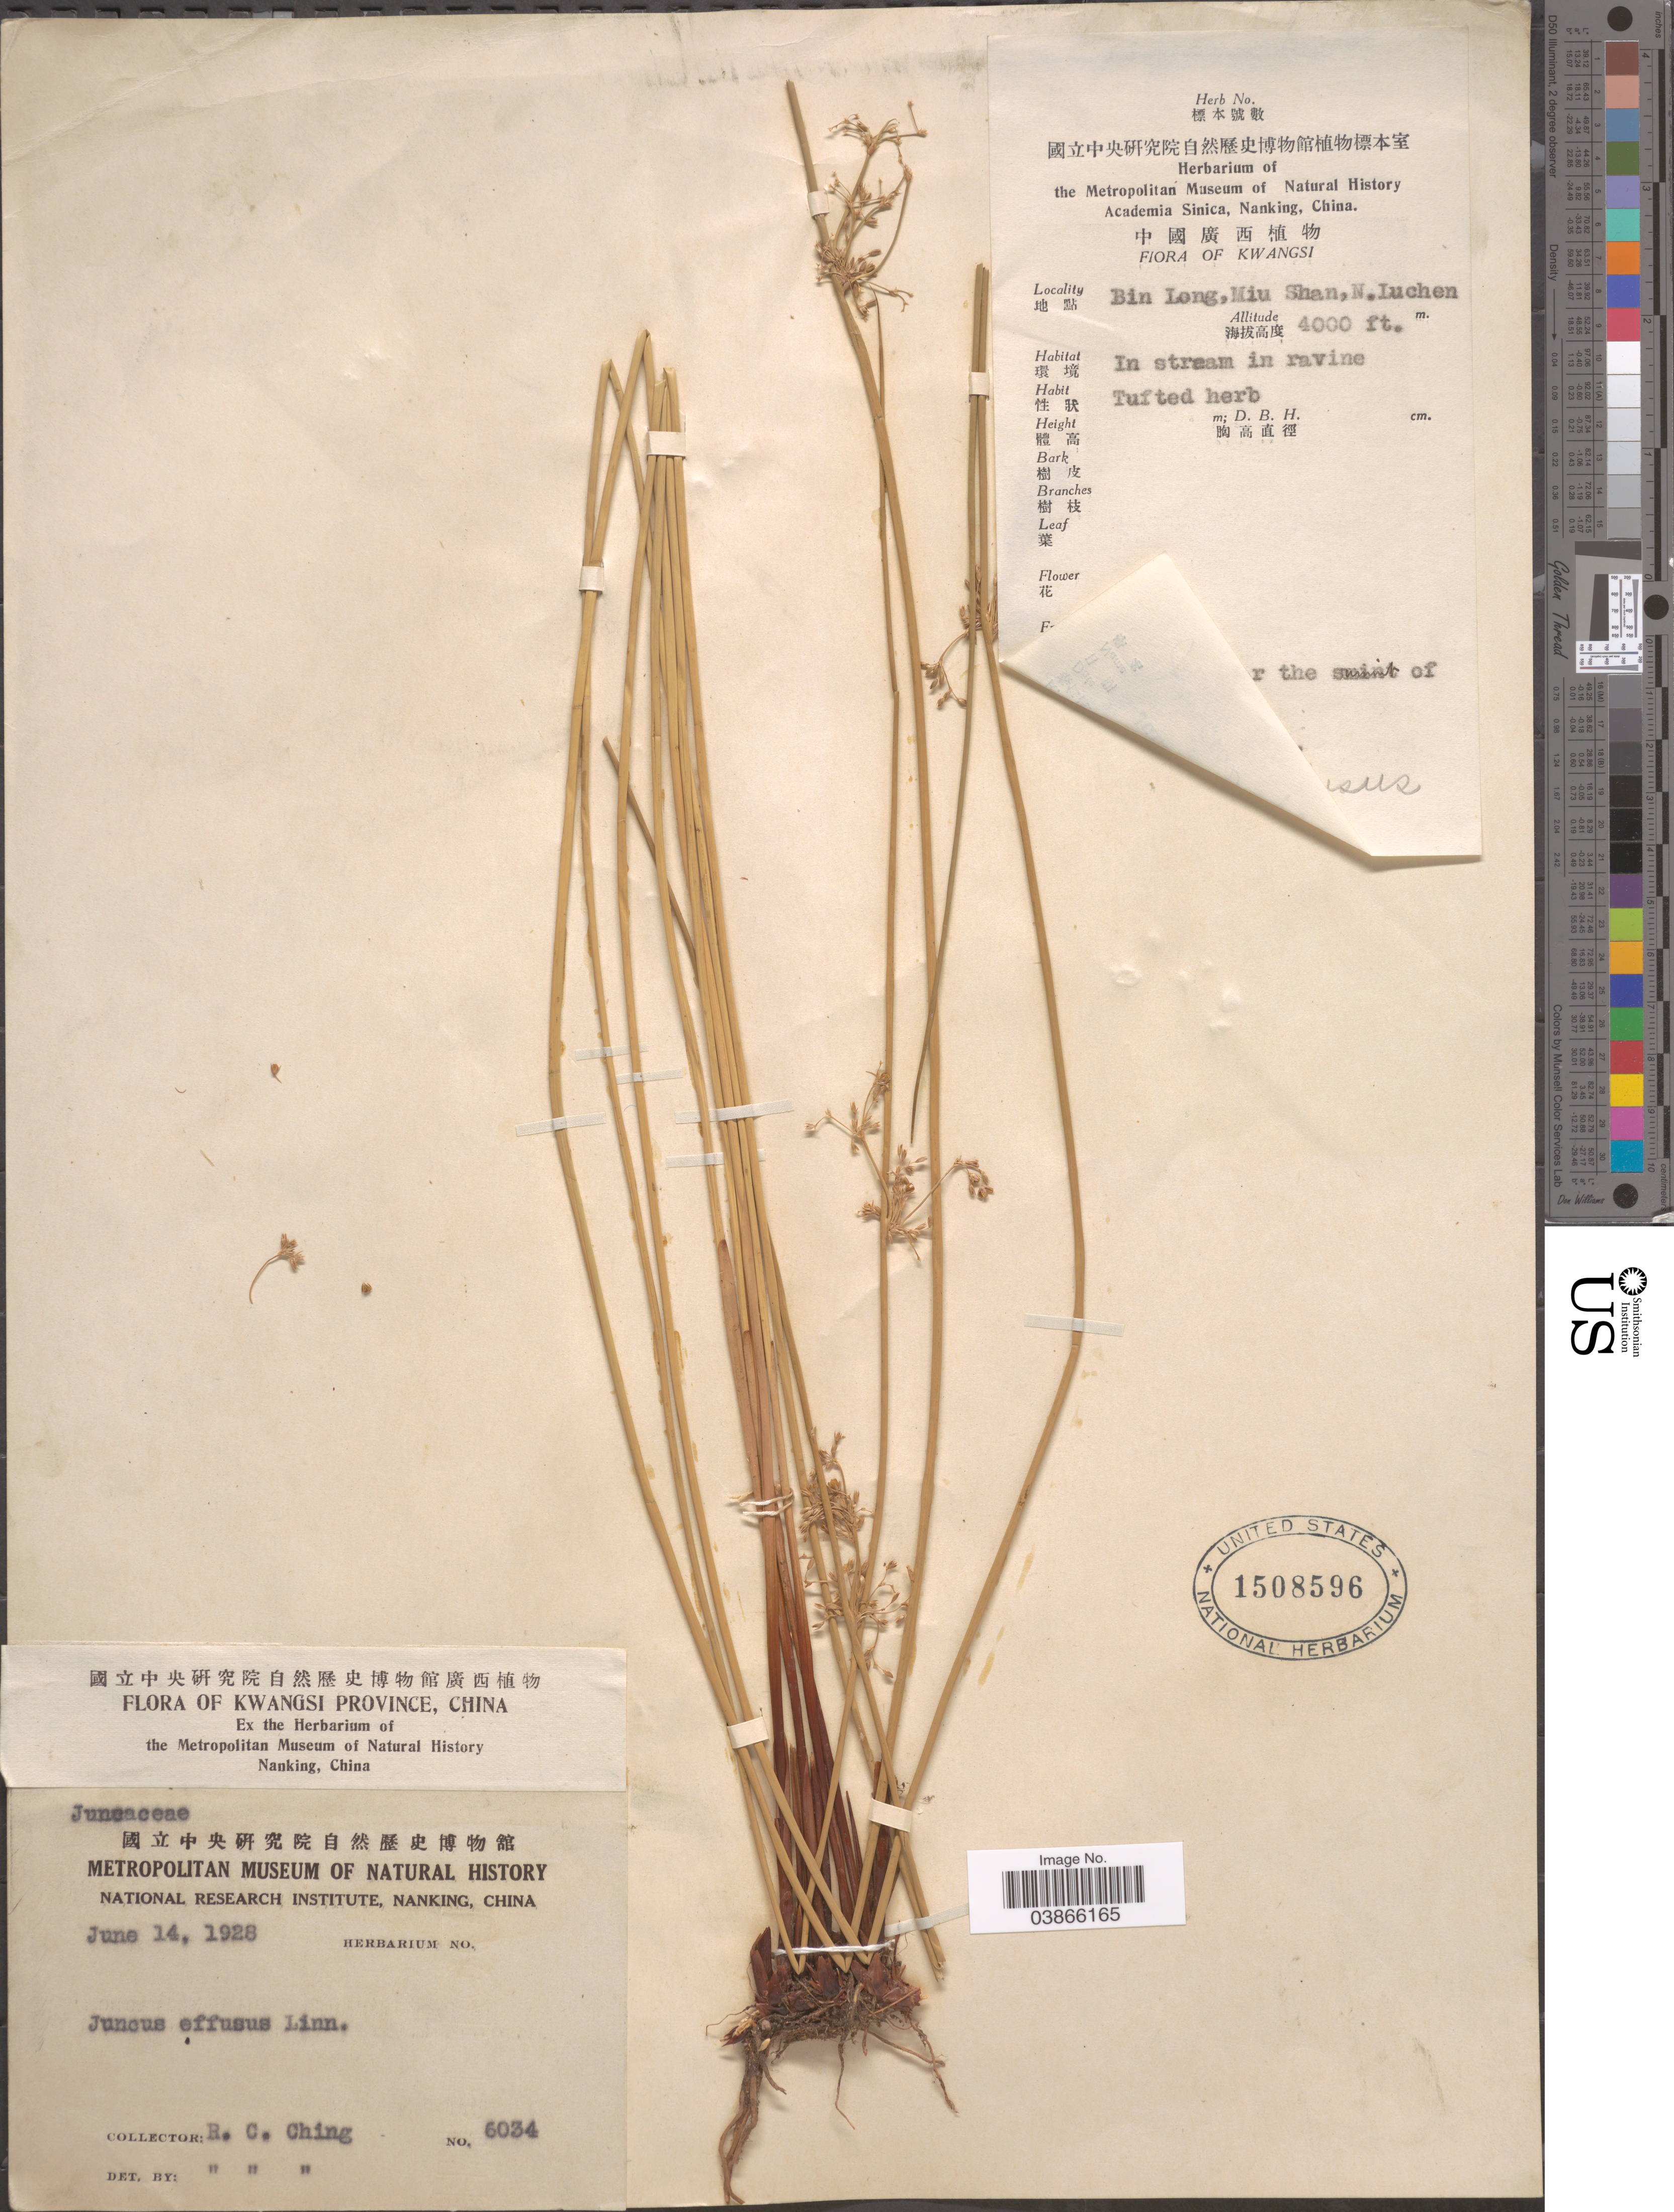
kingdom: Plantae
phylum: Tracheophyta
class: Liliopsida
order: Poales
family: Juncaceae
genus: Juncus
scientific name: Juncus effusus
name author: L.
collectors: R. C. Ching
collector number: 6034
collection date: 1928-06-14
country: China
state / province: Guangxi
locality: Kwangsi Province. Kwangsi, Bin Long, Miu Shan, N. Luchen.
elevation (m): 1219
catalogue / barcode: US 1508596